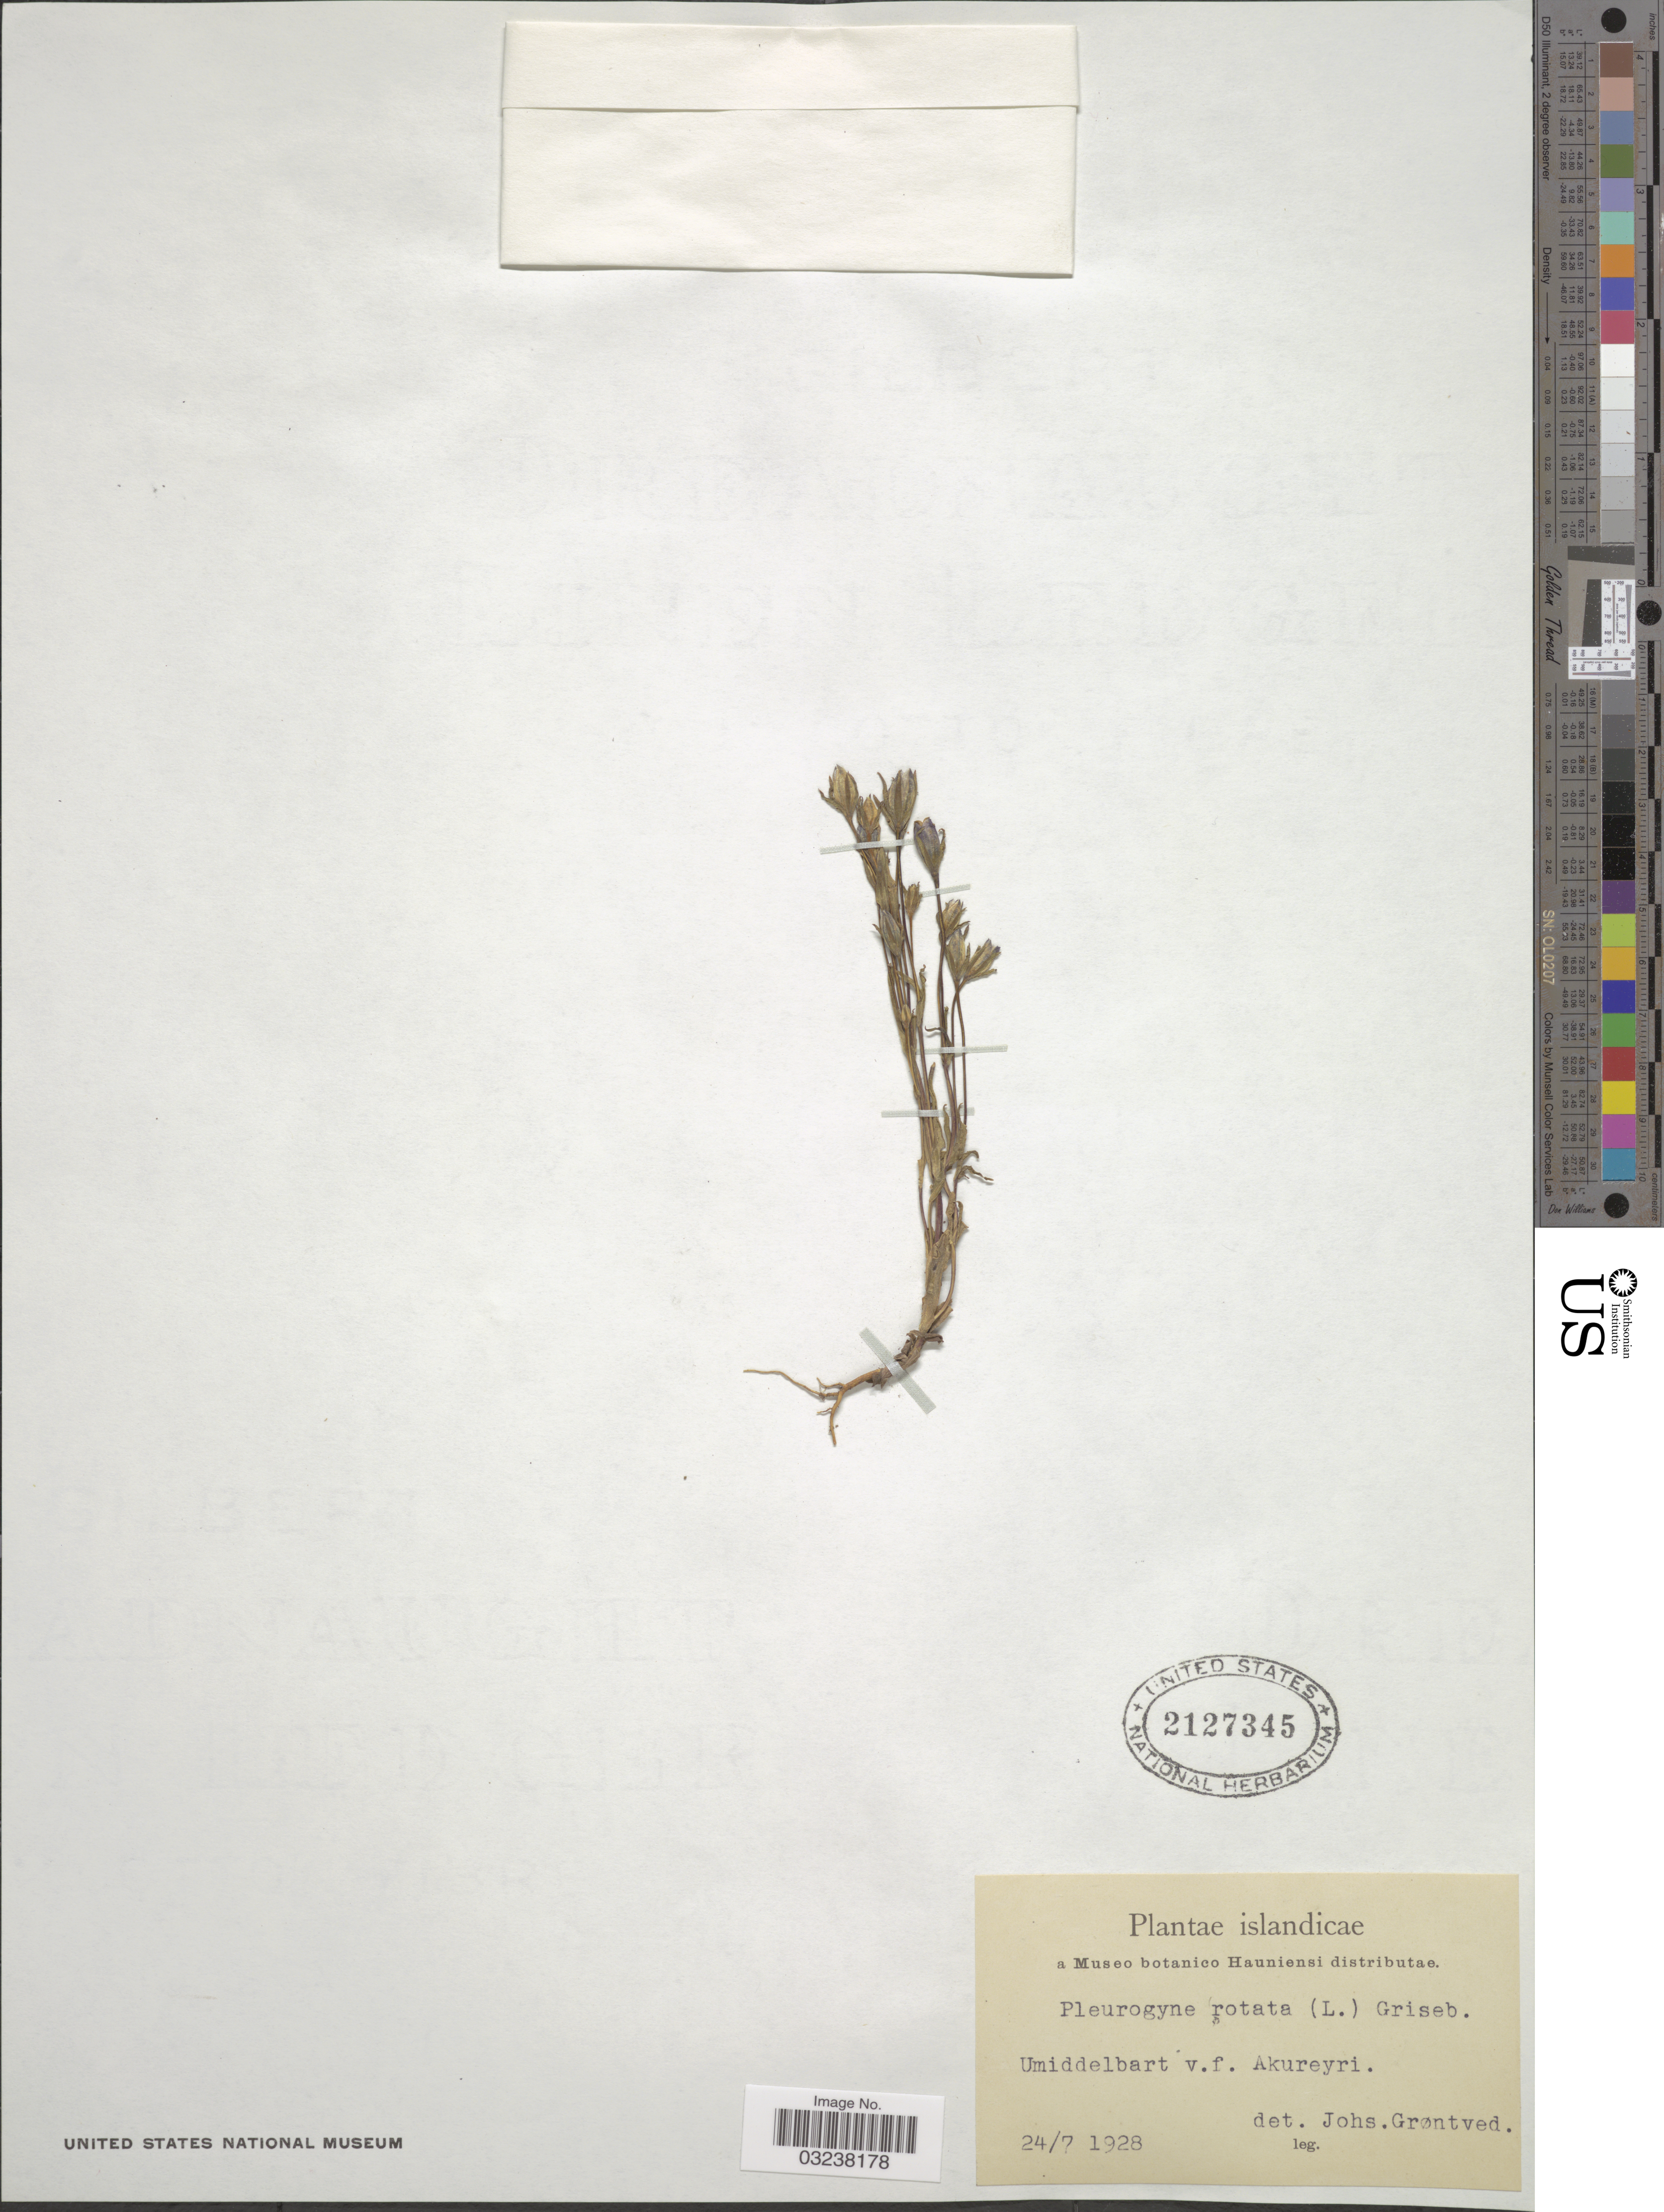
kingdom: Plantae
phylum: Tracheophyta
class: Magnoliopsida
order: Gentianales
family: Gentianaceae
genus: Lomatogonium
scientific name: Lomatogonium rotatum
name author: (L.) Fr.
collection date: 1928-07-24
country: Iceland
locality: Umiddelbart v.f. Akureyri.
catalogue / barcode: US 2127345